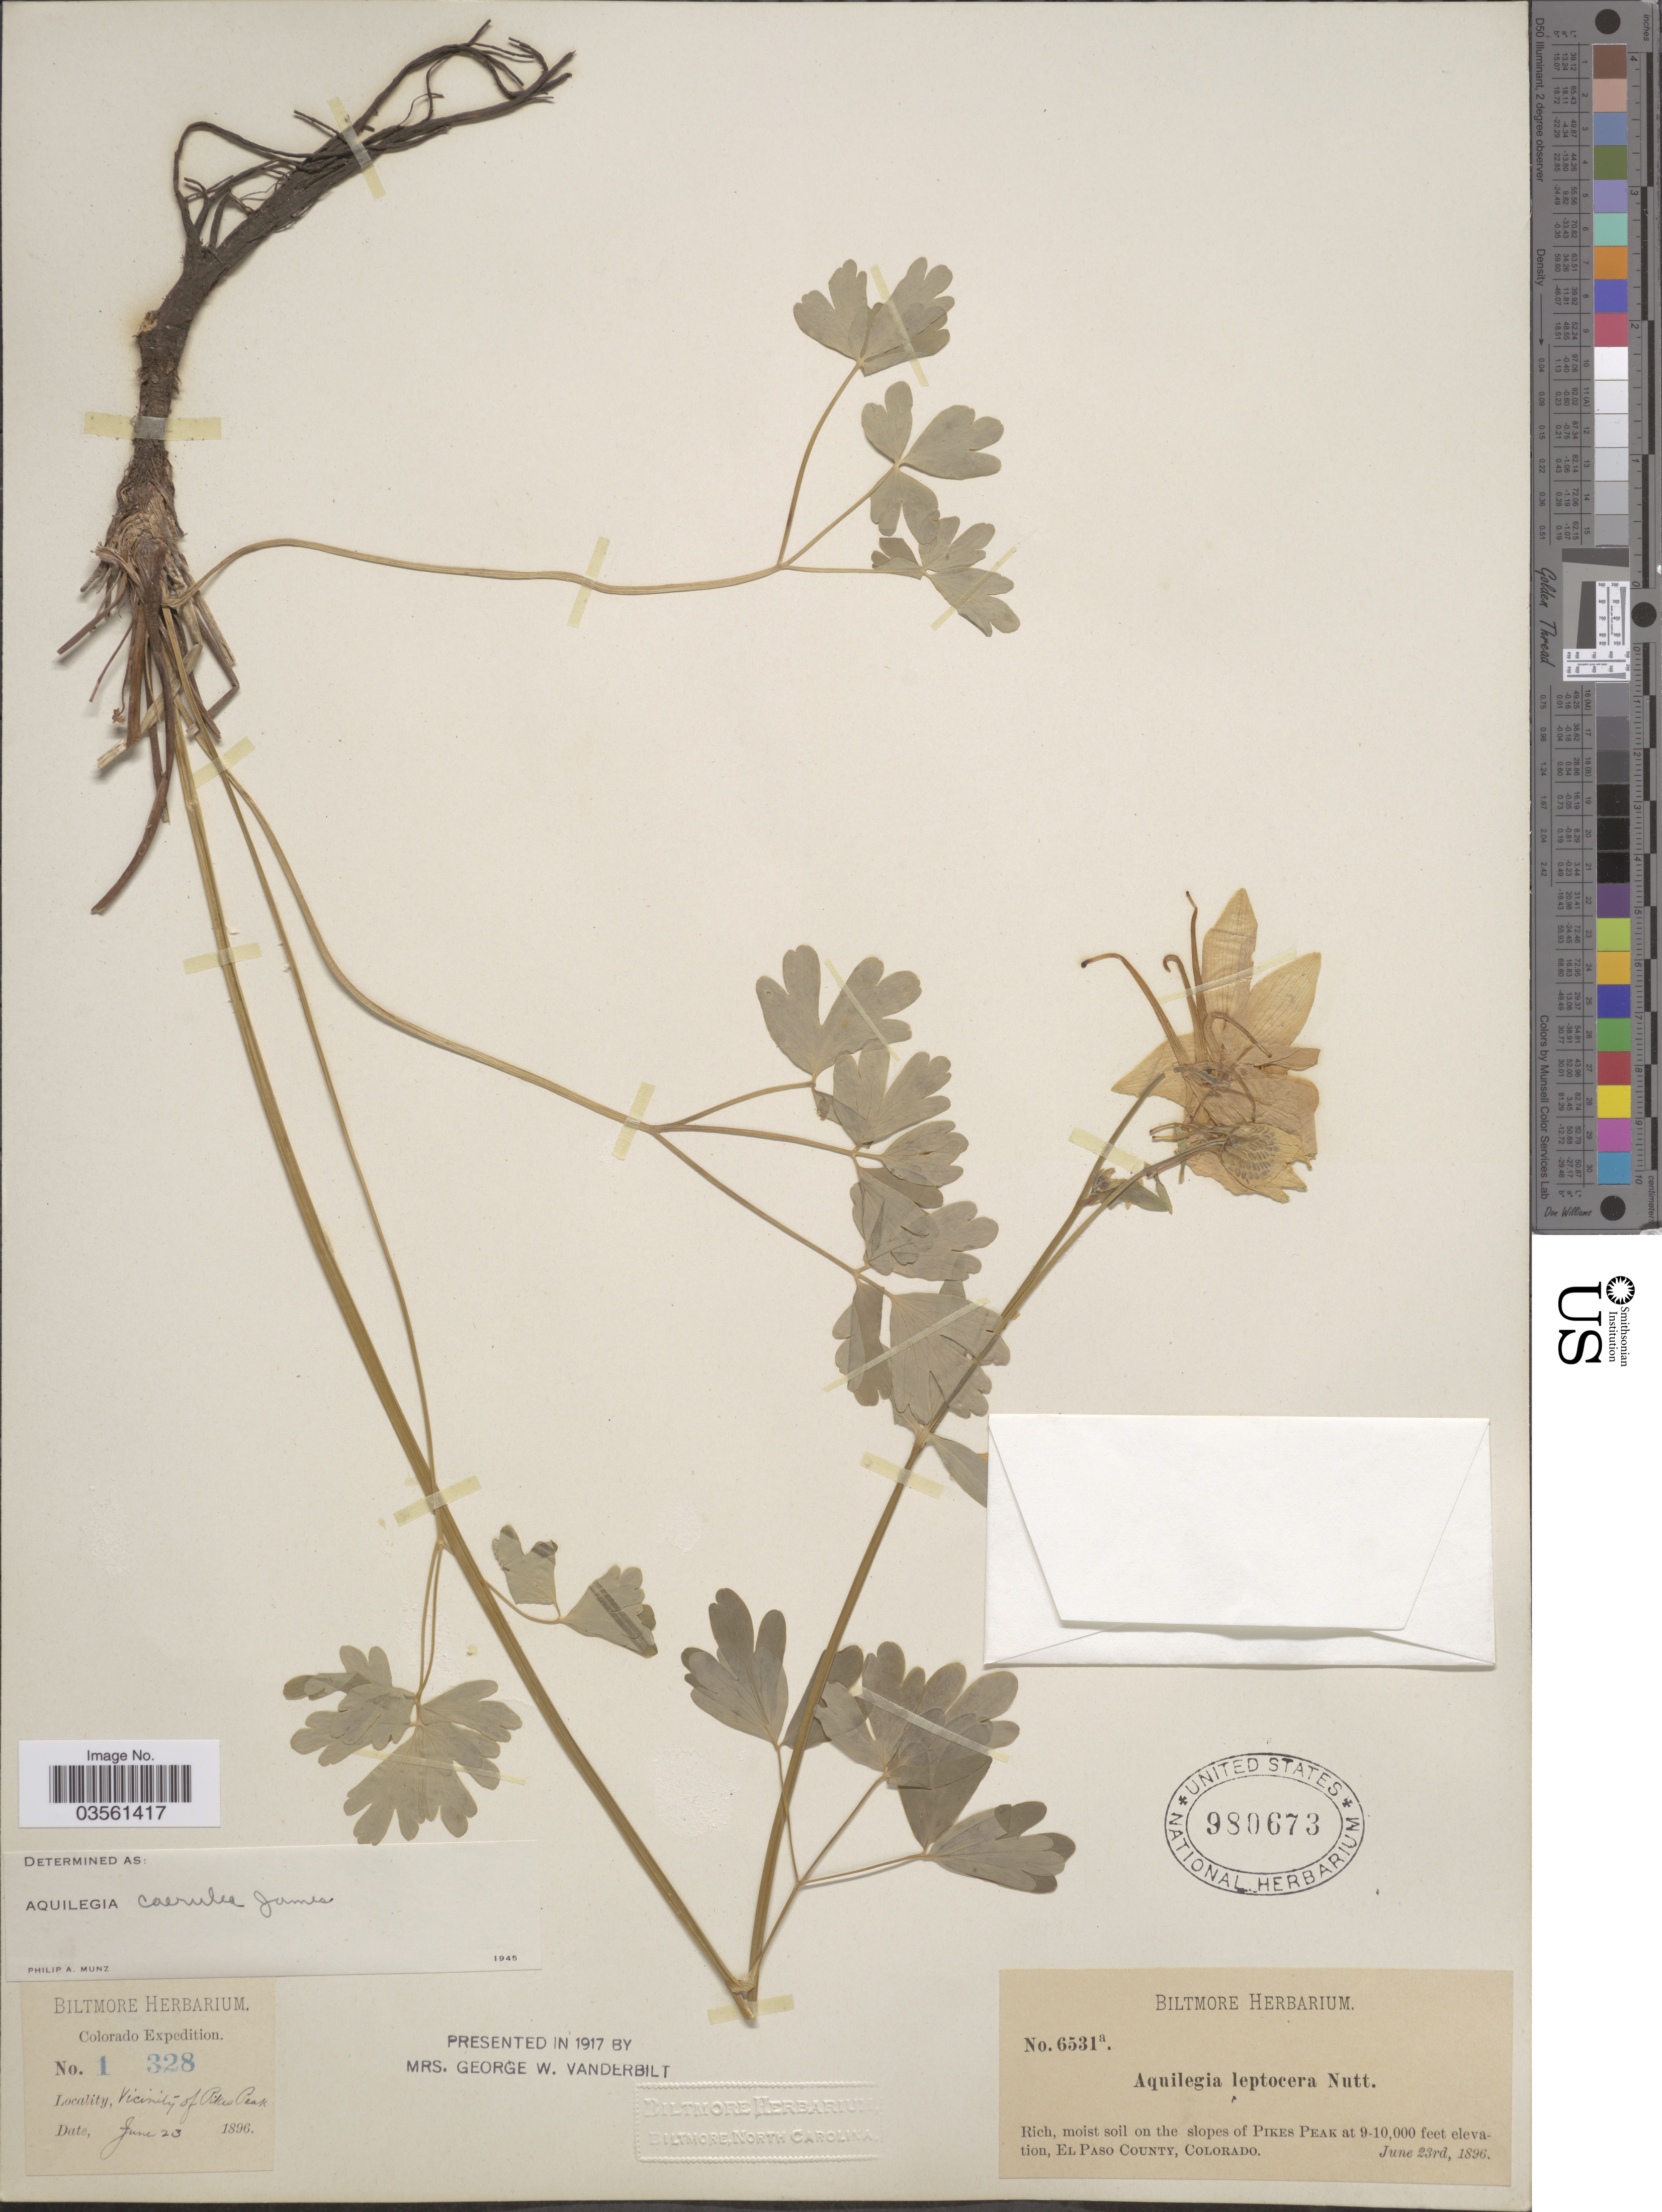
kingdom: Plantae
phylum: Tracheophyta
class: Magnoliopsida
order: Ranunculales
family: Ranunculaceae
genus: Aquilegia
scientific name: Aquilegia coerulea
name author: E. James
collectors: ex herb. Biltmore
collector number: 1328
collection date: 1896-06-23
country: United States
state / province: Colorado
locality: On the slopes of Pikes Peak. El Paso County. Vicinity of Pikes Peak.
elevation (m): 2743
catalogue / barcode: US 980673